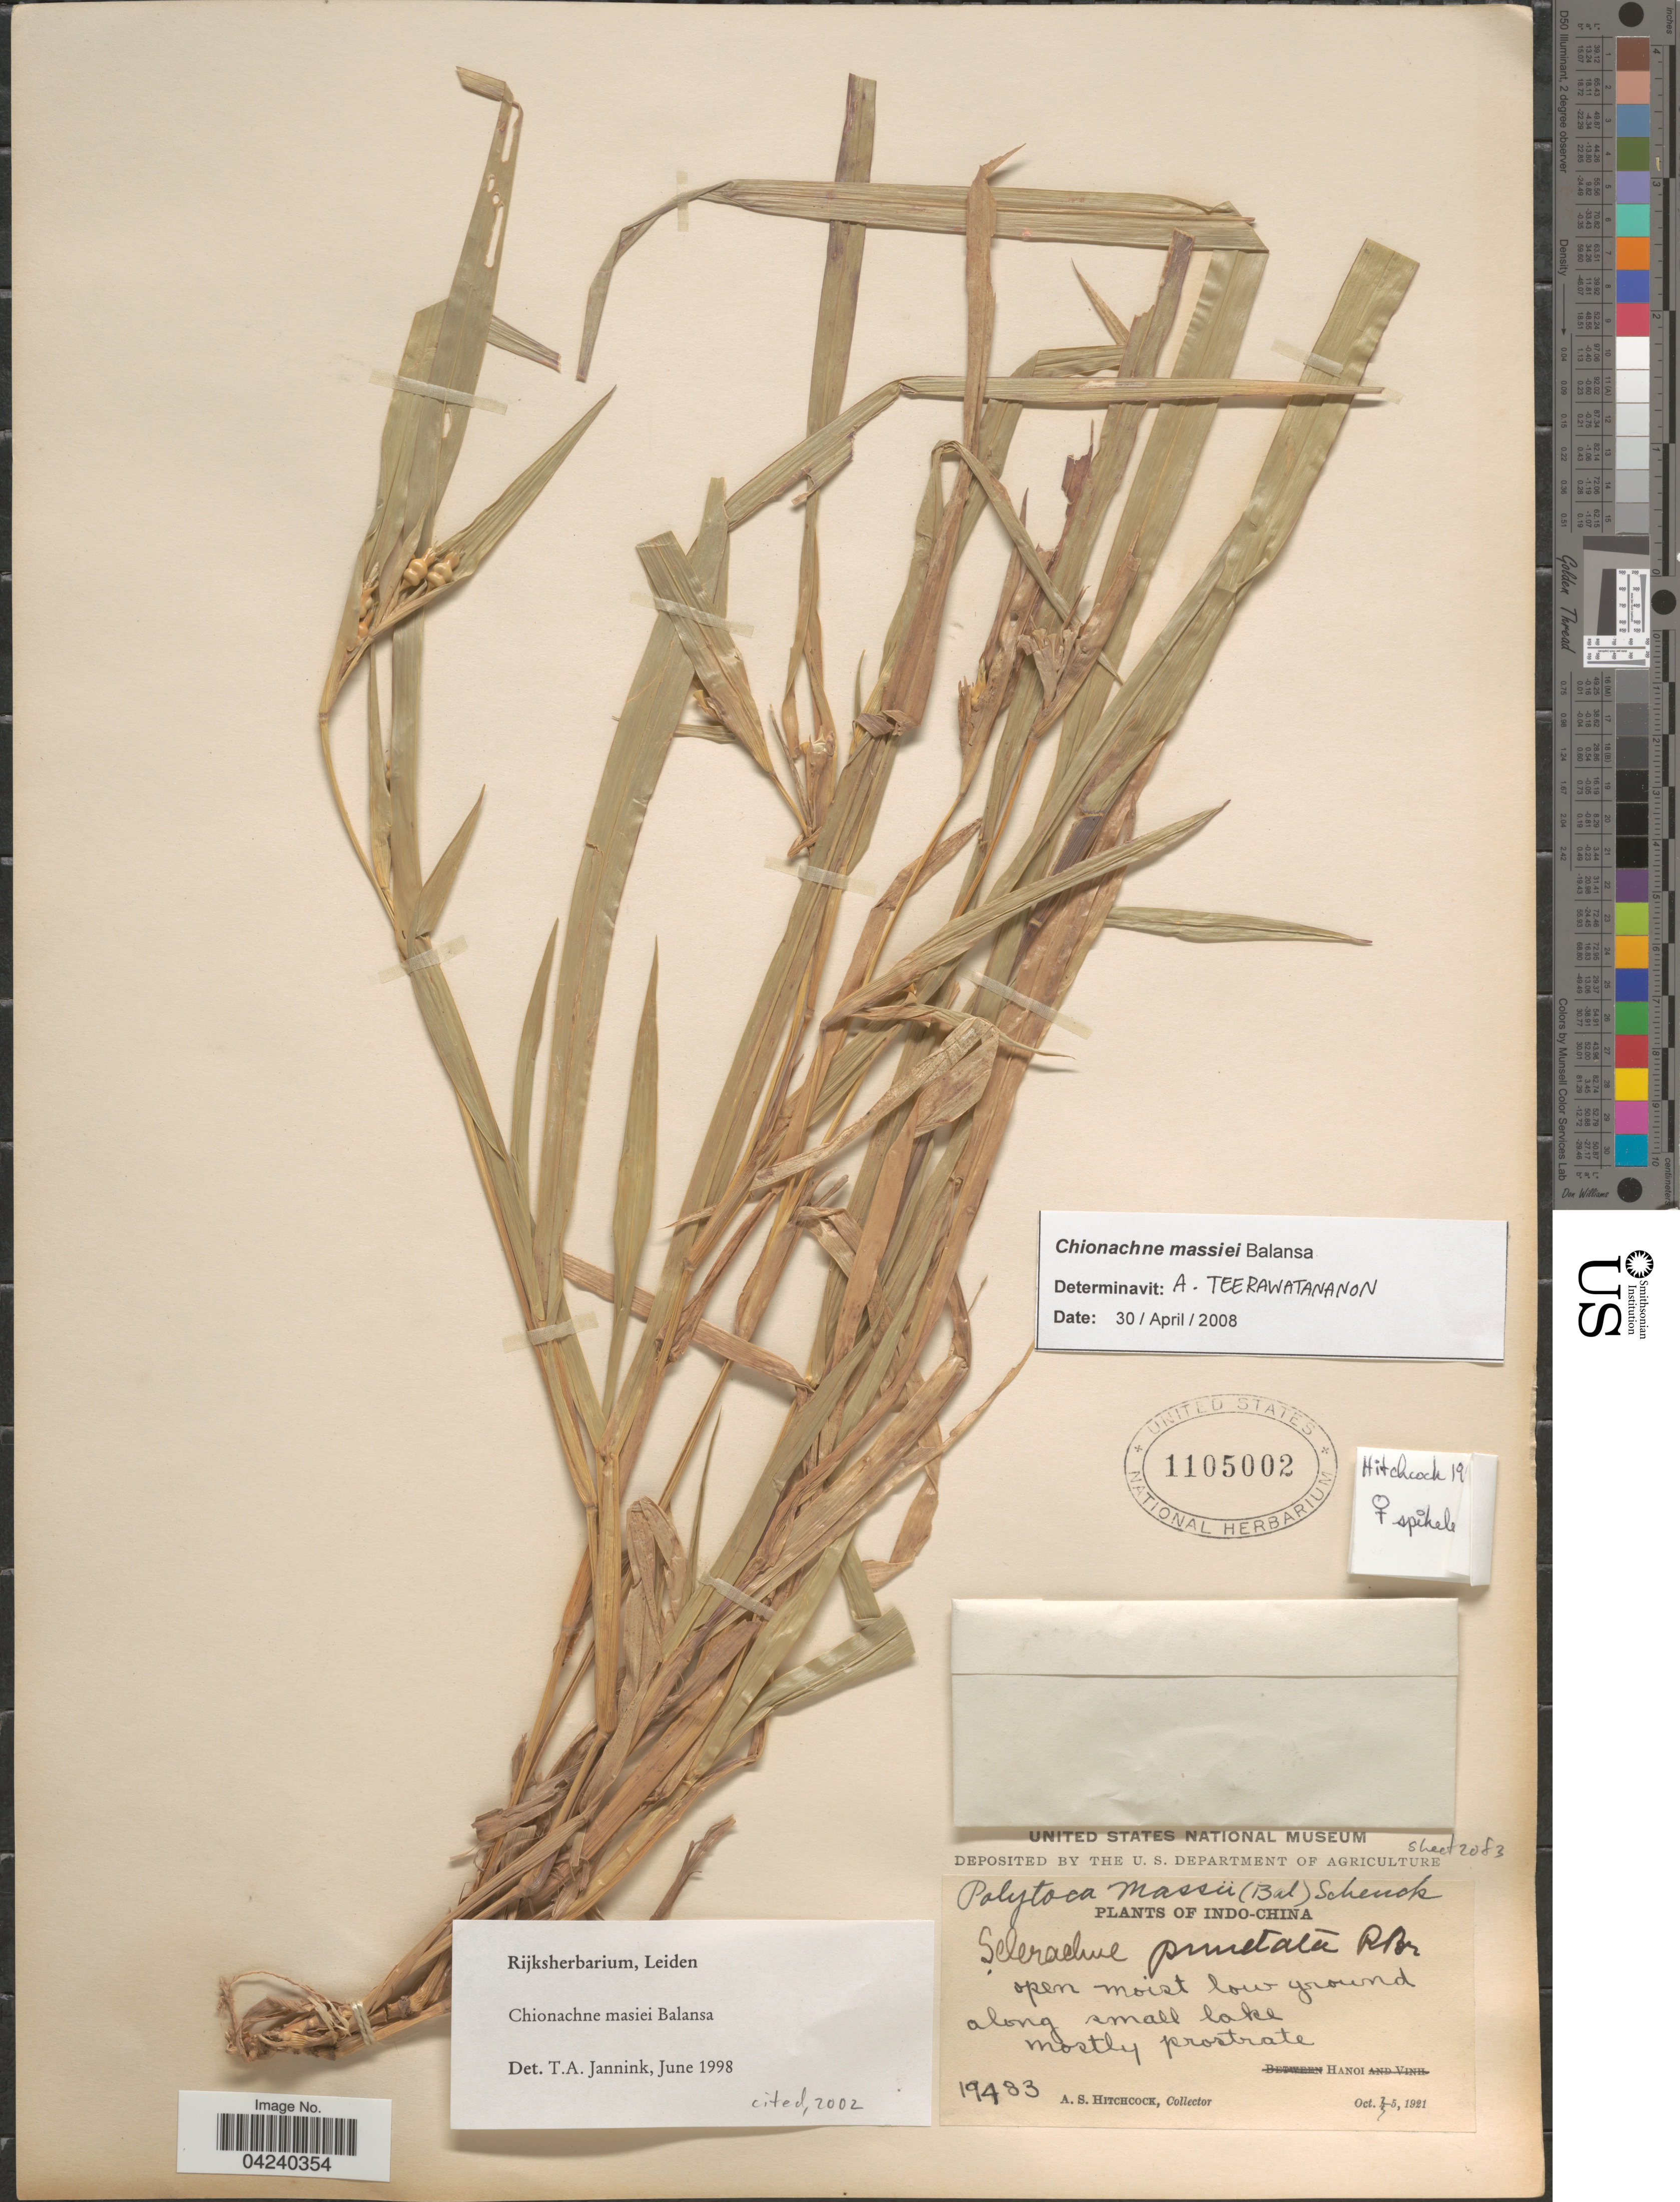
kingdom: Plantae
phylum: Tracheophyta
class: Liliopsida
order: Poales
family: Poaceae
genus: Chionachne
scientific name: Chionachne massiei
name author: Balansa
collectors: A. S. Hitchcock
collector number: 19483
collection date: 1921-10-05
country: Vietnam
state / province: Ha Noi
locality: Indo-China. Hanoi.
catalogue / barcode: US 1105002